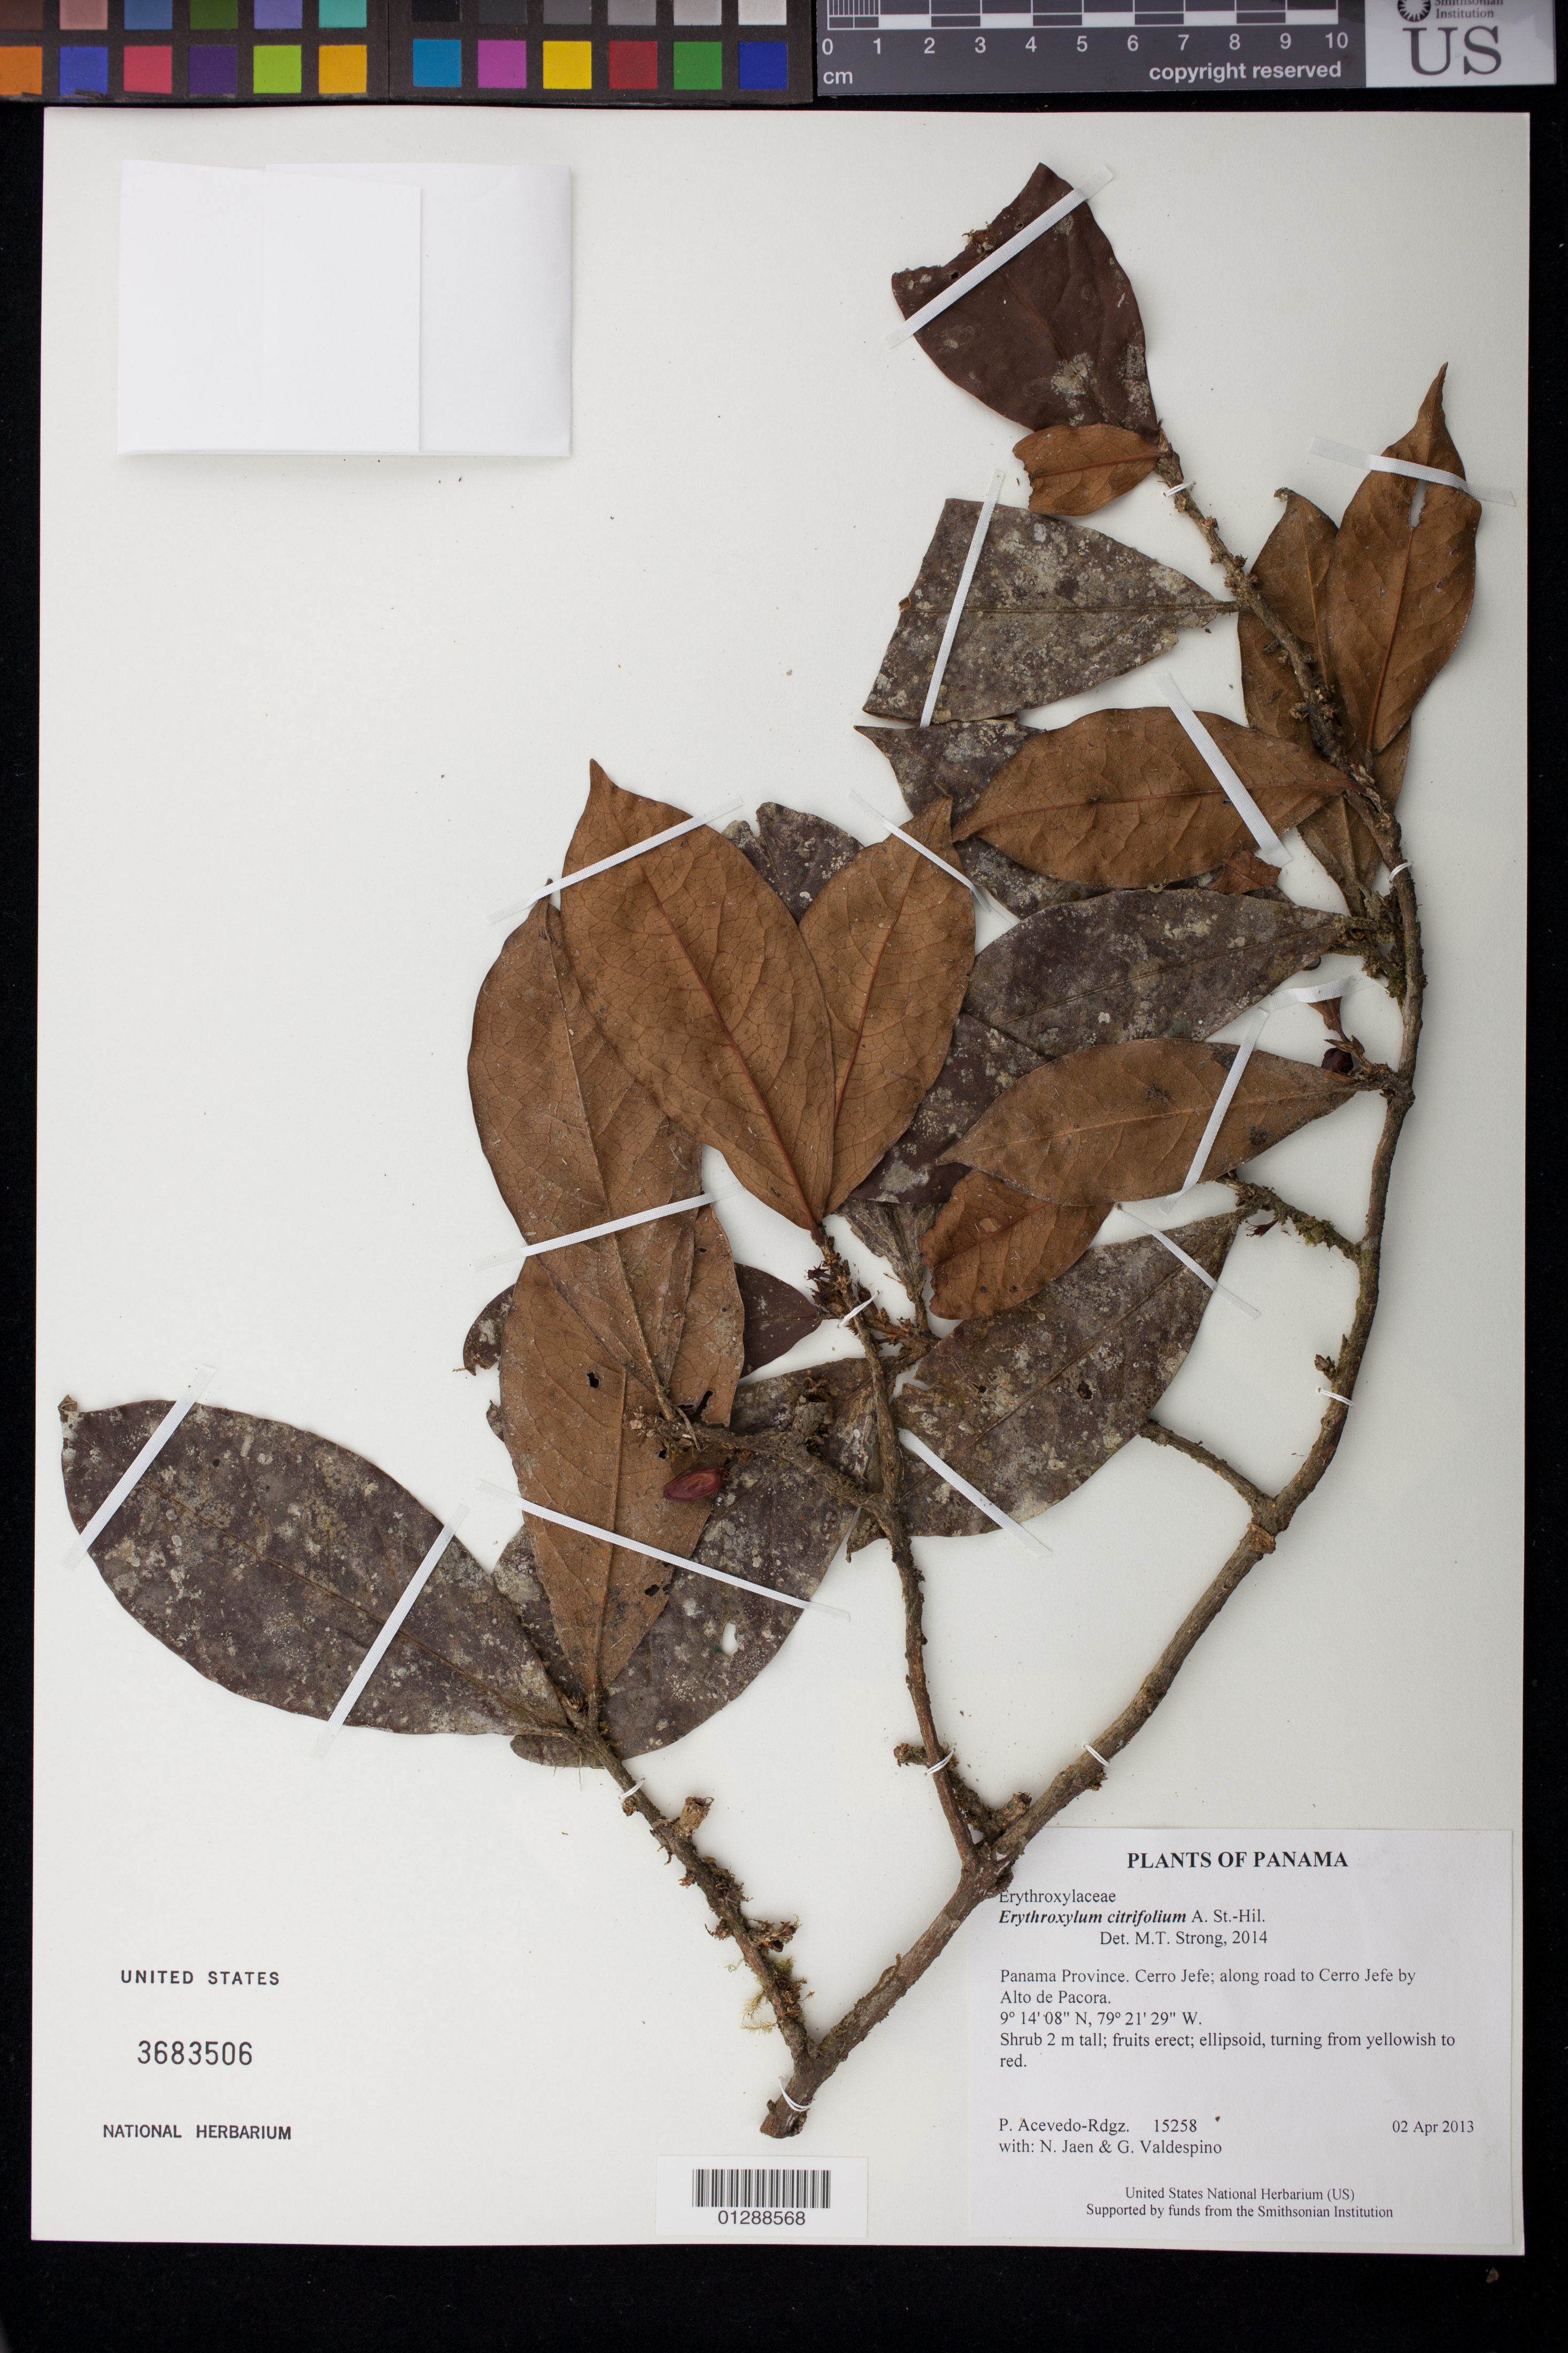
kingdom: Plantae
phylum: Tracheophyta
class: Magnoliopsida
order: Malpighiales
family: Erythroxylaceae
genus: Erythroxylum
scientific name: Erythroxylum citrifolium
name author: A. St.-Hil.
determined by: Strong, M. T., (US), Smithsonian Institution - National Museum of Natural History (UNITED STATES)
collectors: P. Acevedo-Rodr., N. Jaén & G. Valdespino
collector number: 15258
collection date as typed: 02 Apr 2013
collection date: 2013-04-02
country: Panama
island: Panama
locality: Cerro Jefe; along road to Cerro Jefe by Alto de Pacora.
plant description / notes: US, PMA, SCZ, NY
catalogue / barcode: US 3683506